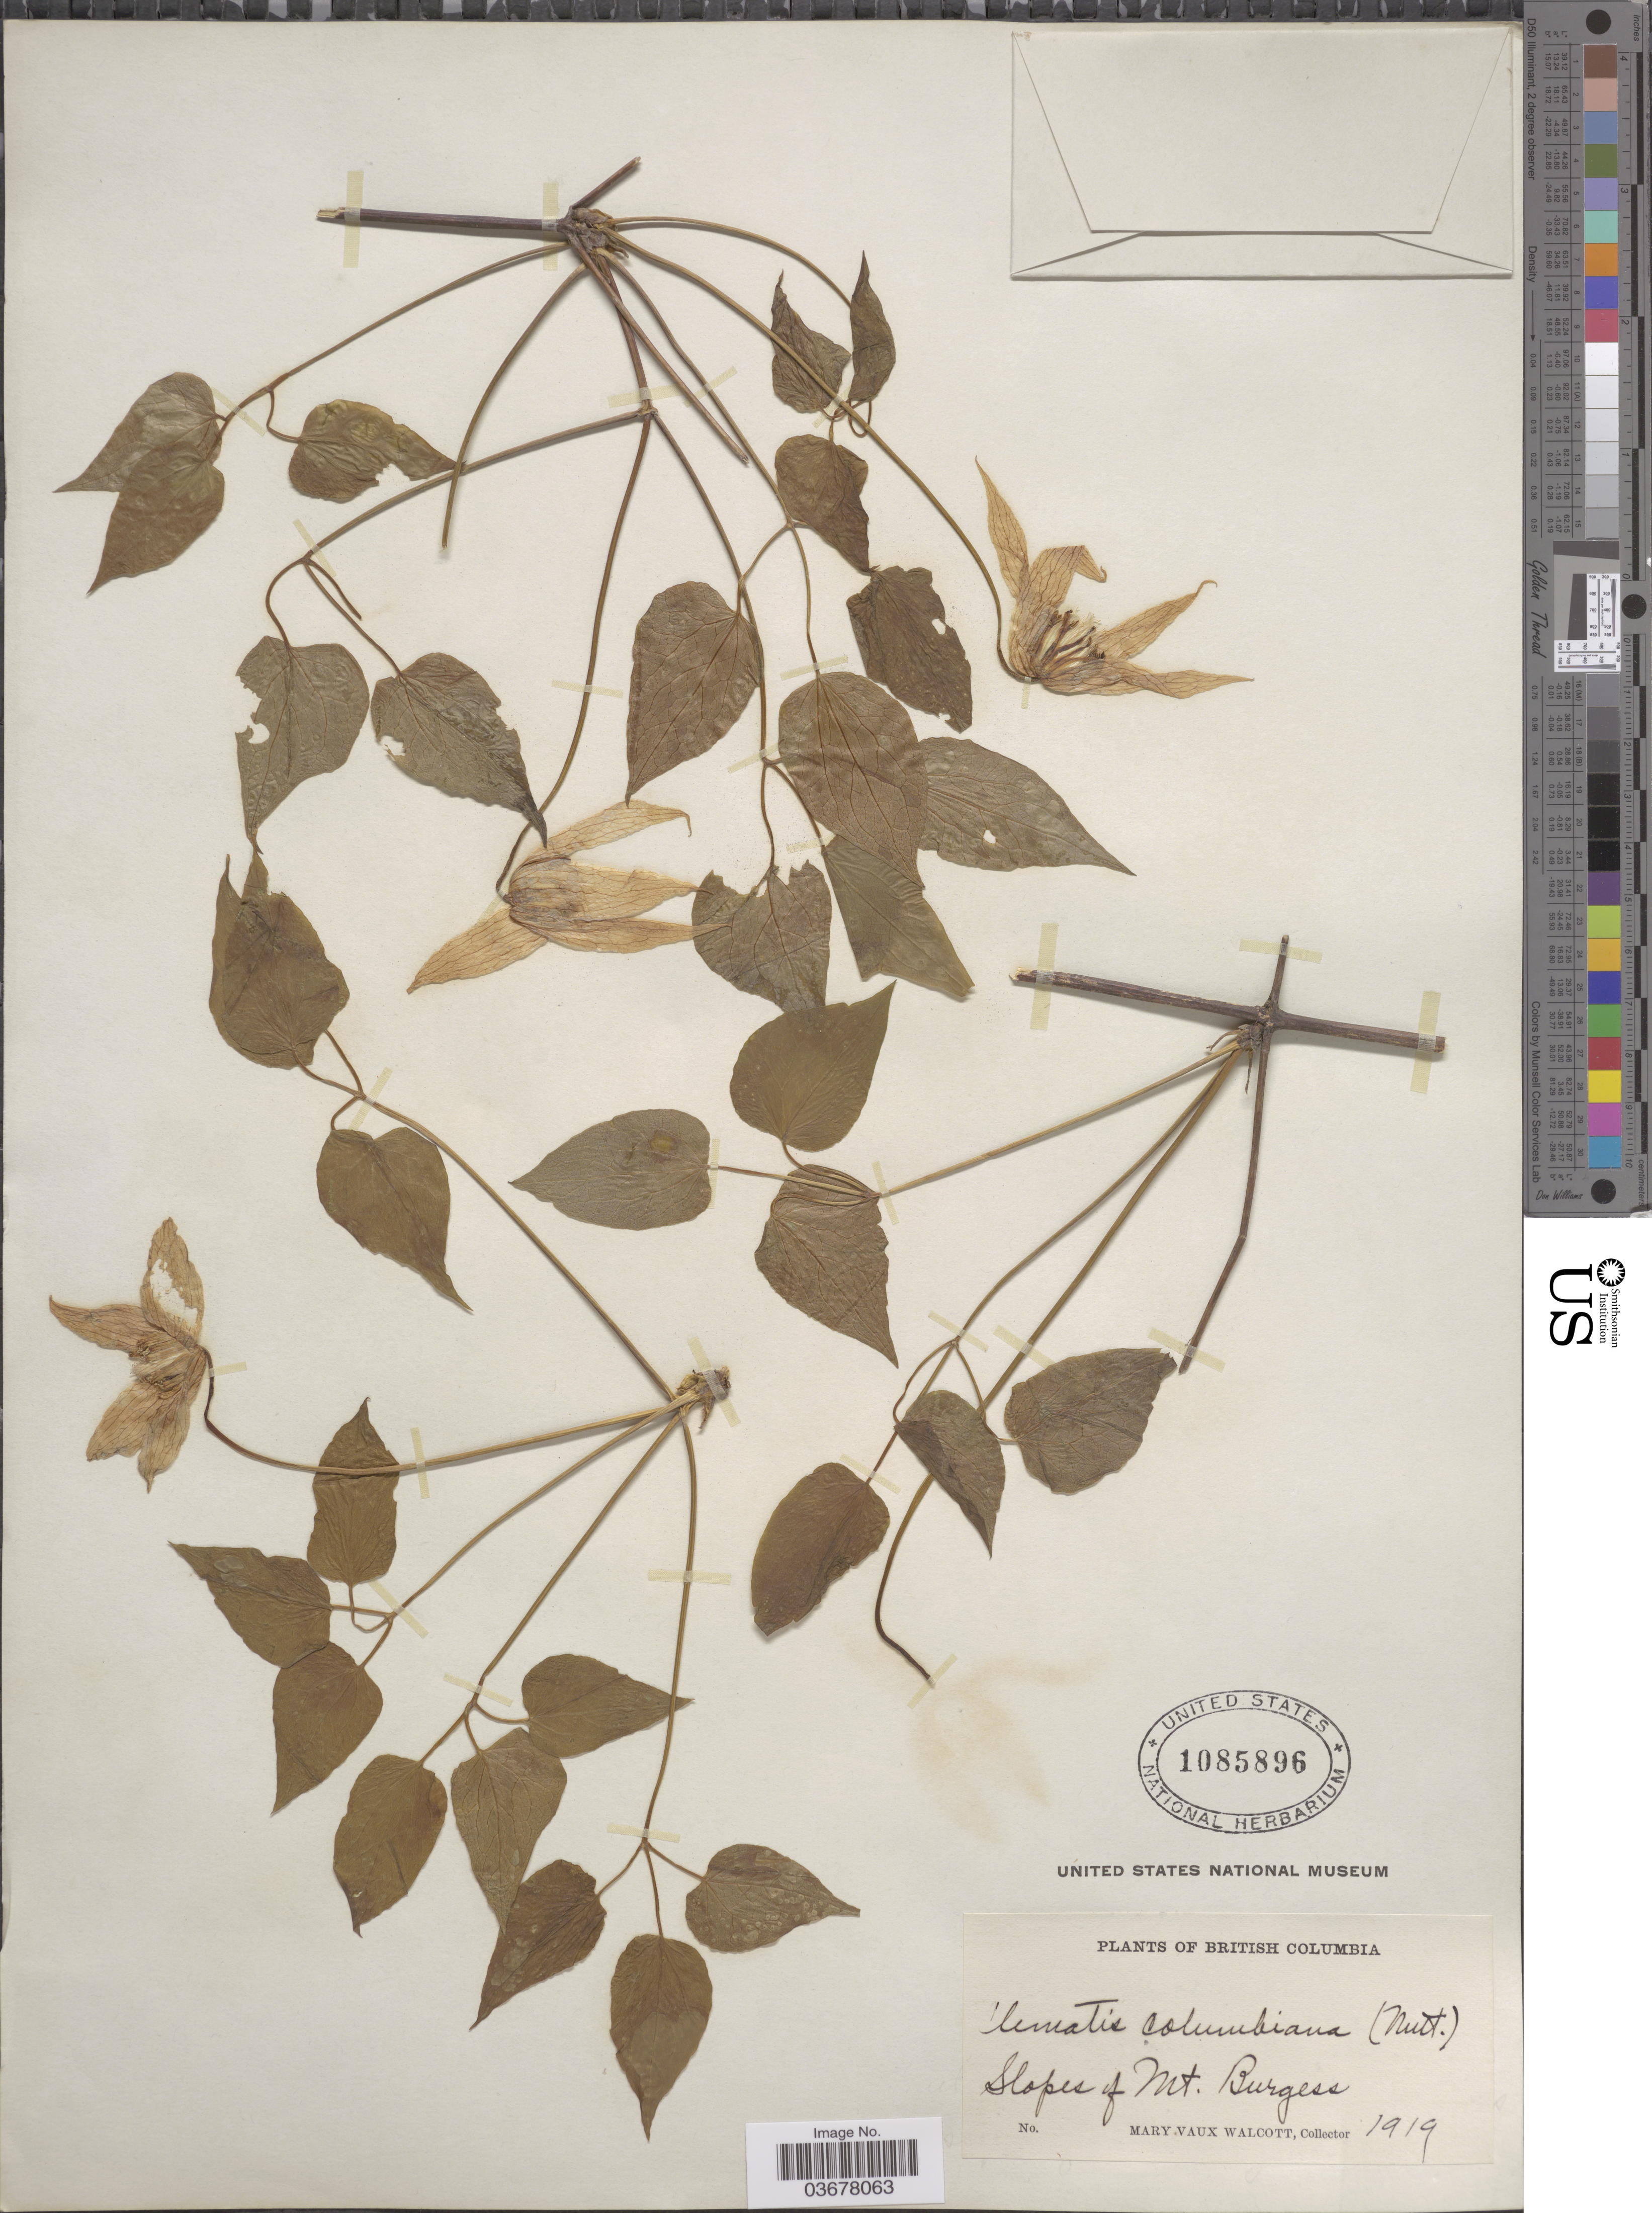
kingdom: Plantae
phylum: Tracheophyta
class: Magnoliopsida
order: Ranunculales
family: Ranunculaceae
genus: Clematis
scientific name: Clematis occidentalis var. grosseserrata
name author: (Rydb.) J.S. Pringle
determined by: Strong, M. T., (US), Smithsonian Institution - National Museum of Natural History (UNITED STATES)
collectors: M. Walcott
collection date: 1919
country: Canada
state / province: British Columbia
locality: Slopes of Mt. Burgess.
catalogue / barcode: US 1085896